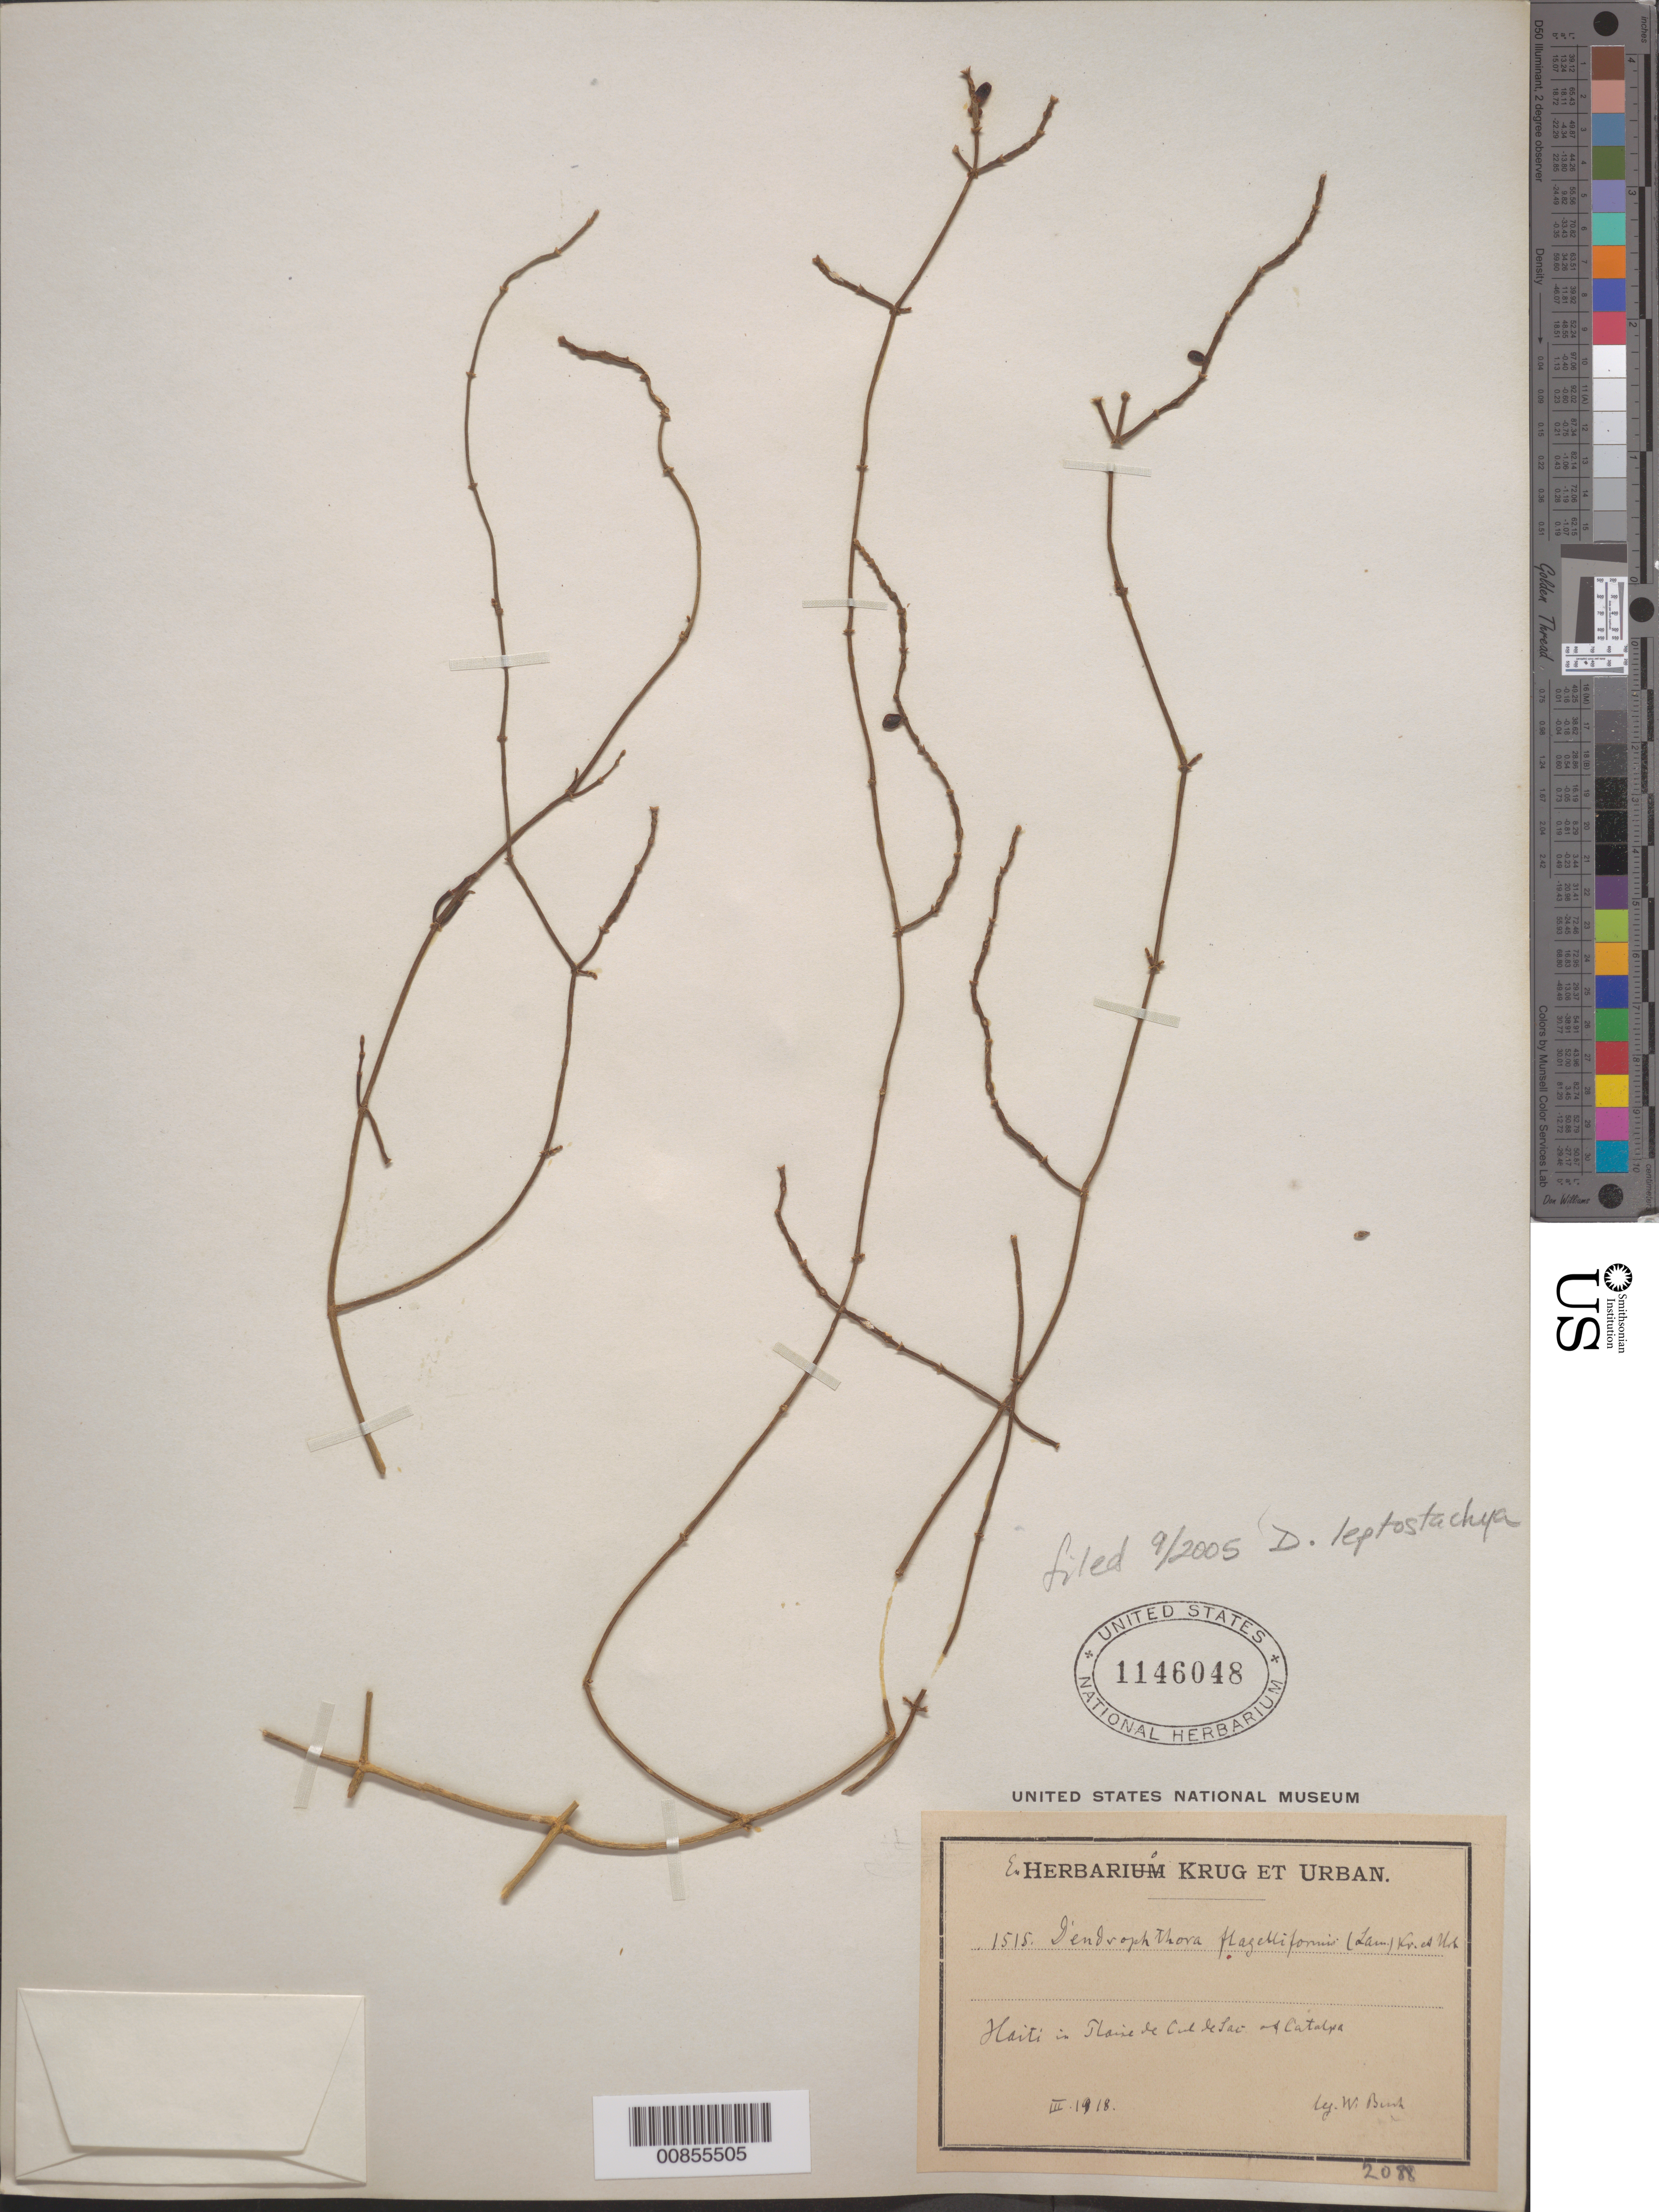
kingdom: Plantae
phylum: Tracheophyta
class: Magnoliopsida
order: Santalales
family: Viscaceae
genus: Dendrophthora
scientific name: Dendrophthora flagelliformis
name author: (Lam.) Krug & Urb.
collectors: W. Buch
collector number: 1515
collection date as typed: Mar 1918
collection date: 1918-03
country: Haiti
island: Hispaniola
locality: In "Tlaise" de Cul de Sac.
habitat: at Catalpa.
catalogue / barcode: US 1146048